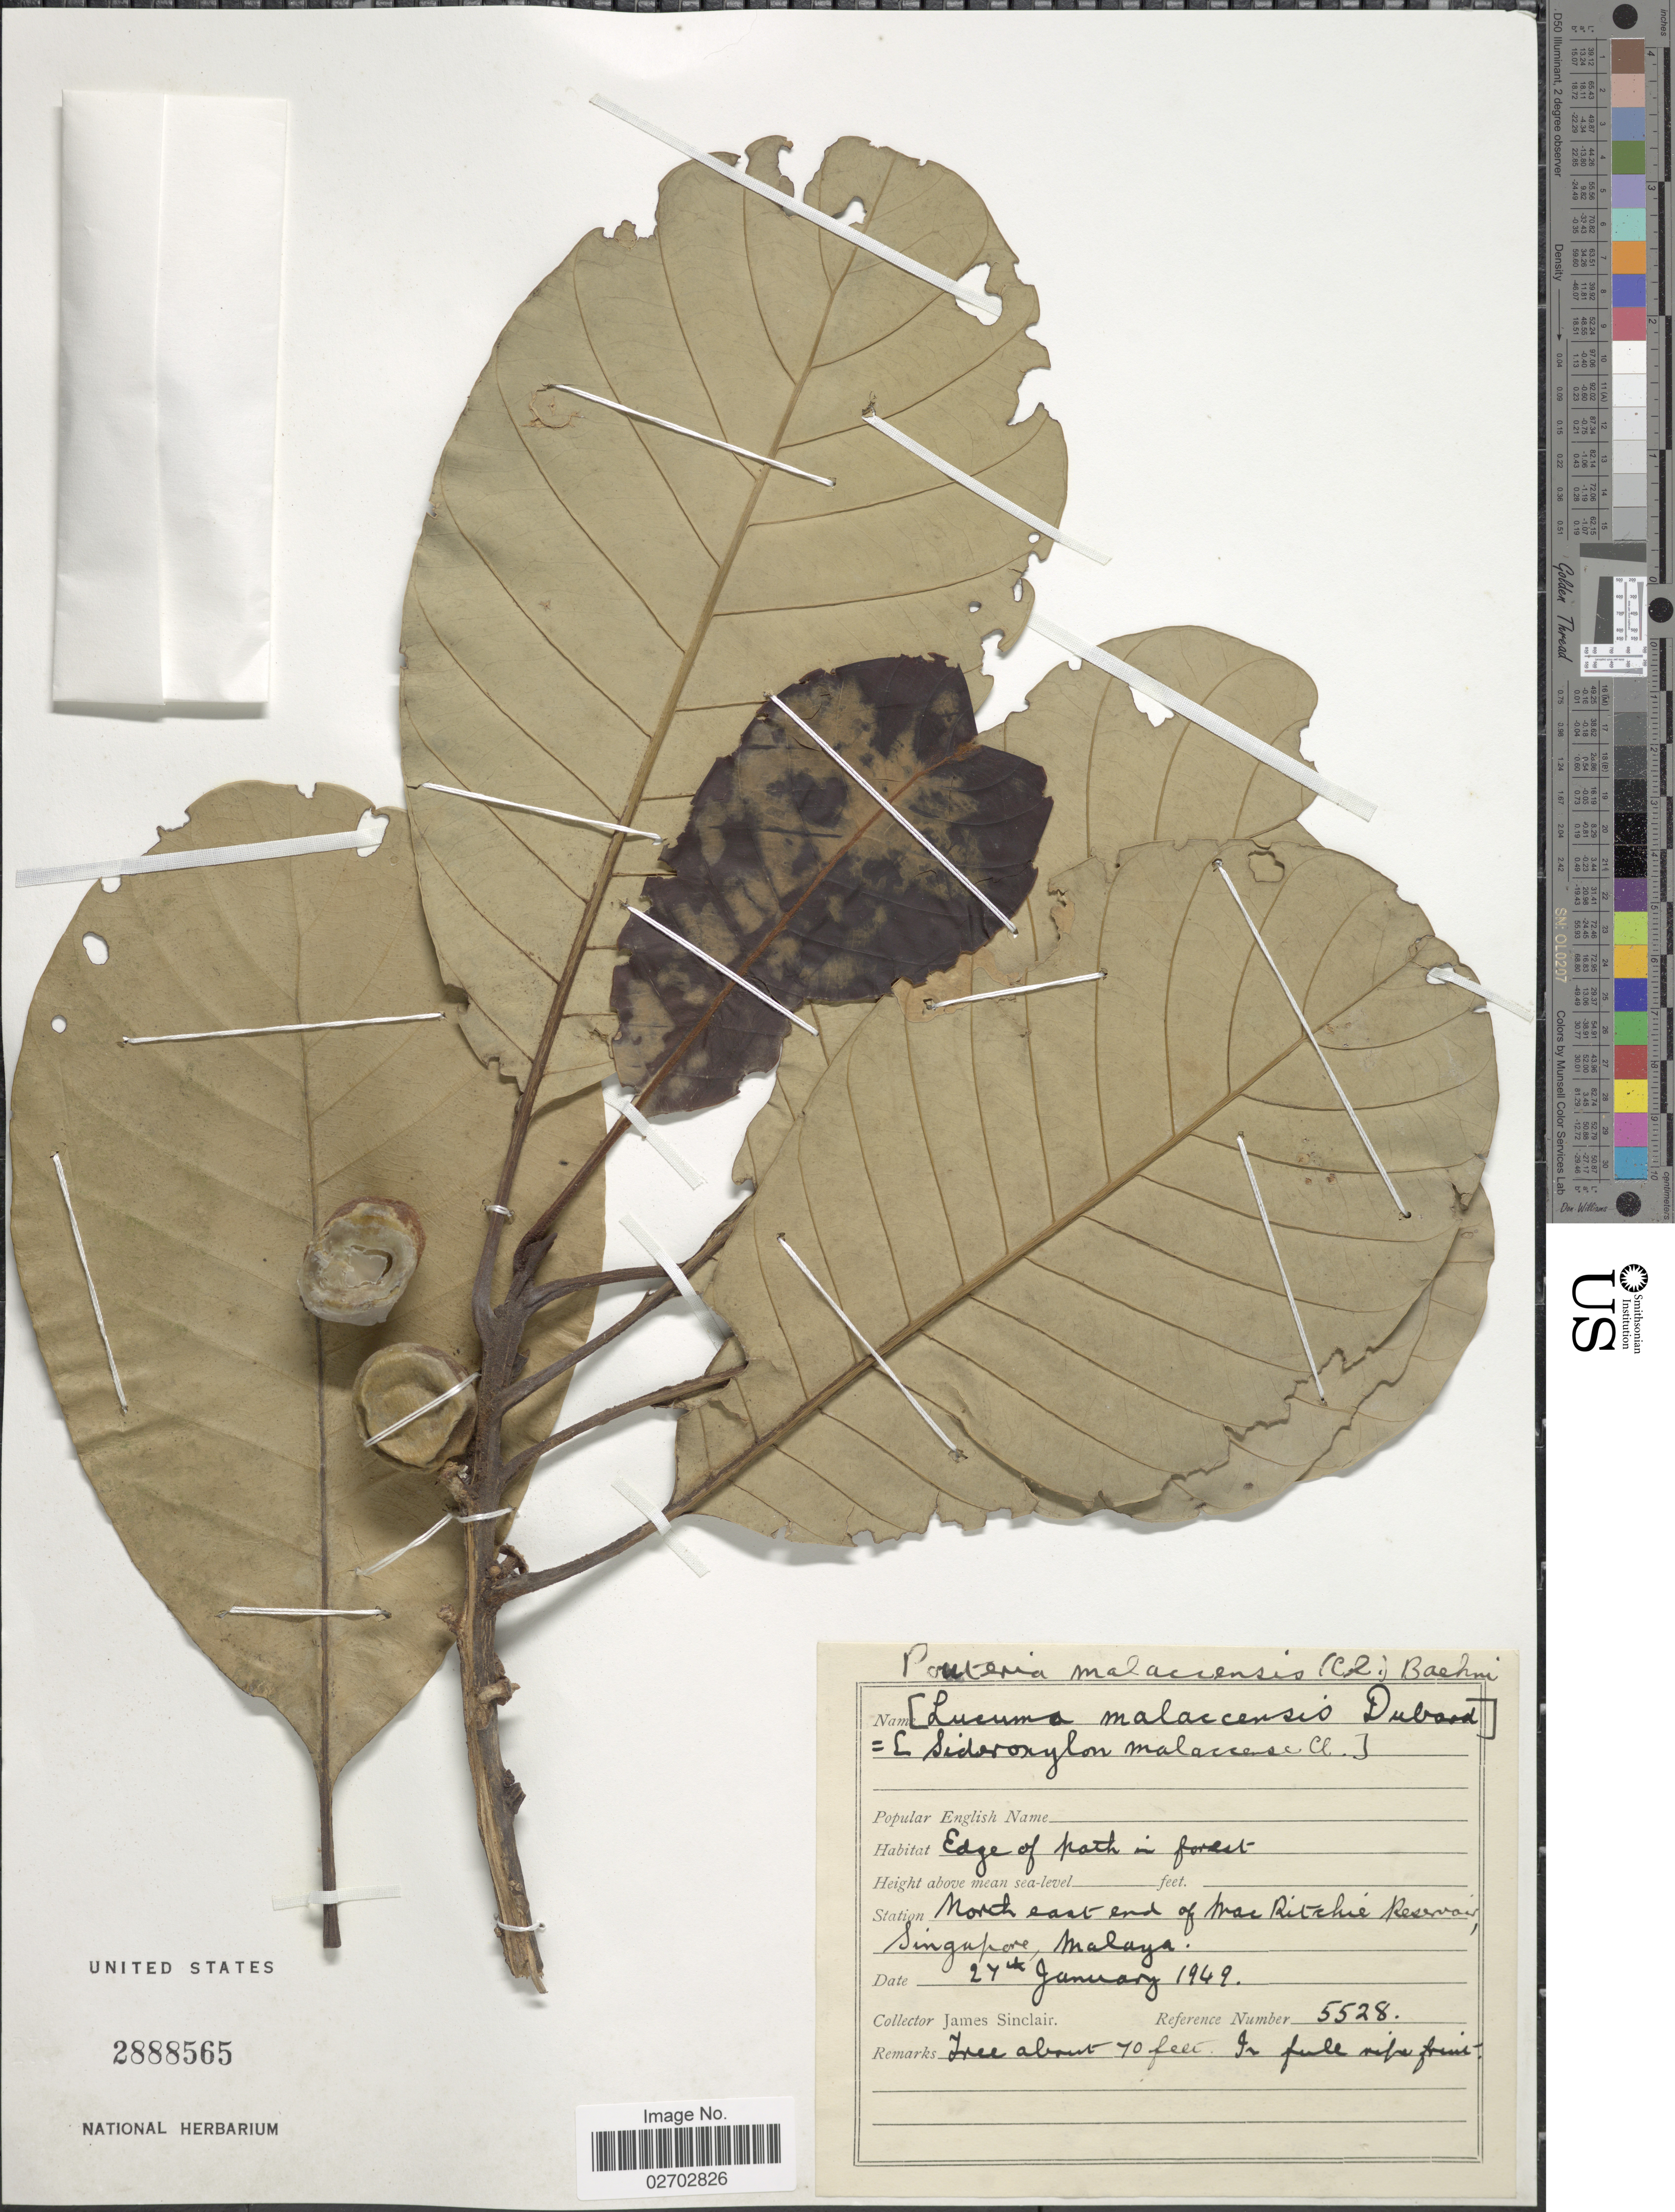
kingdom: Plantae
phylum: Tracheophyta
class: Magnoliopsida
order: Ericales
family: Sapotaceae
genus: Pouteria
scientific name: Pouteria malaccensis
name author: (C.B. Clarke) Baehni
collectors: J. Sinclair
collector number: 5528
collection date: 1949-01-27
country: Singapore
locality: North east end of MacRitchie Reservoir, Malaya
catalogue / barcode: US 2888565